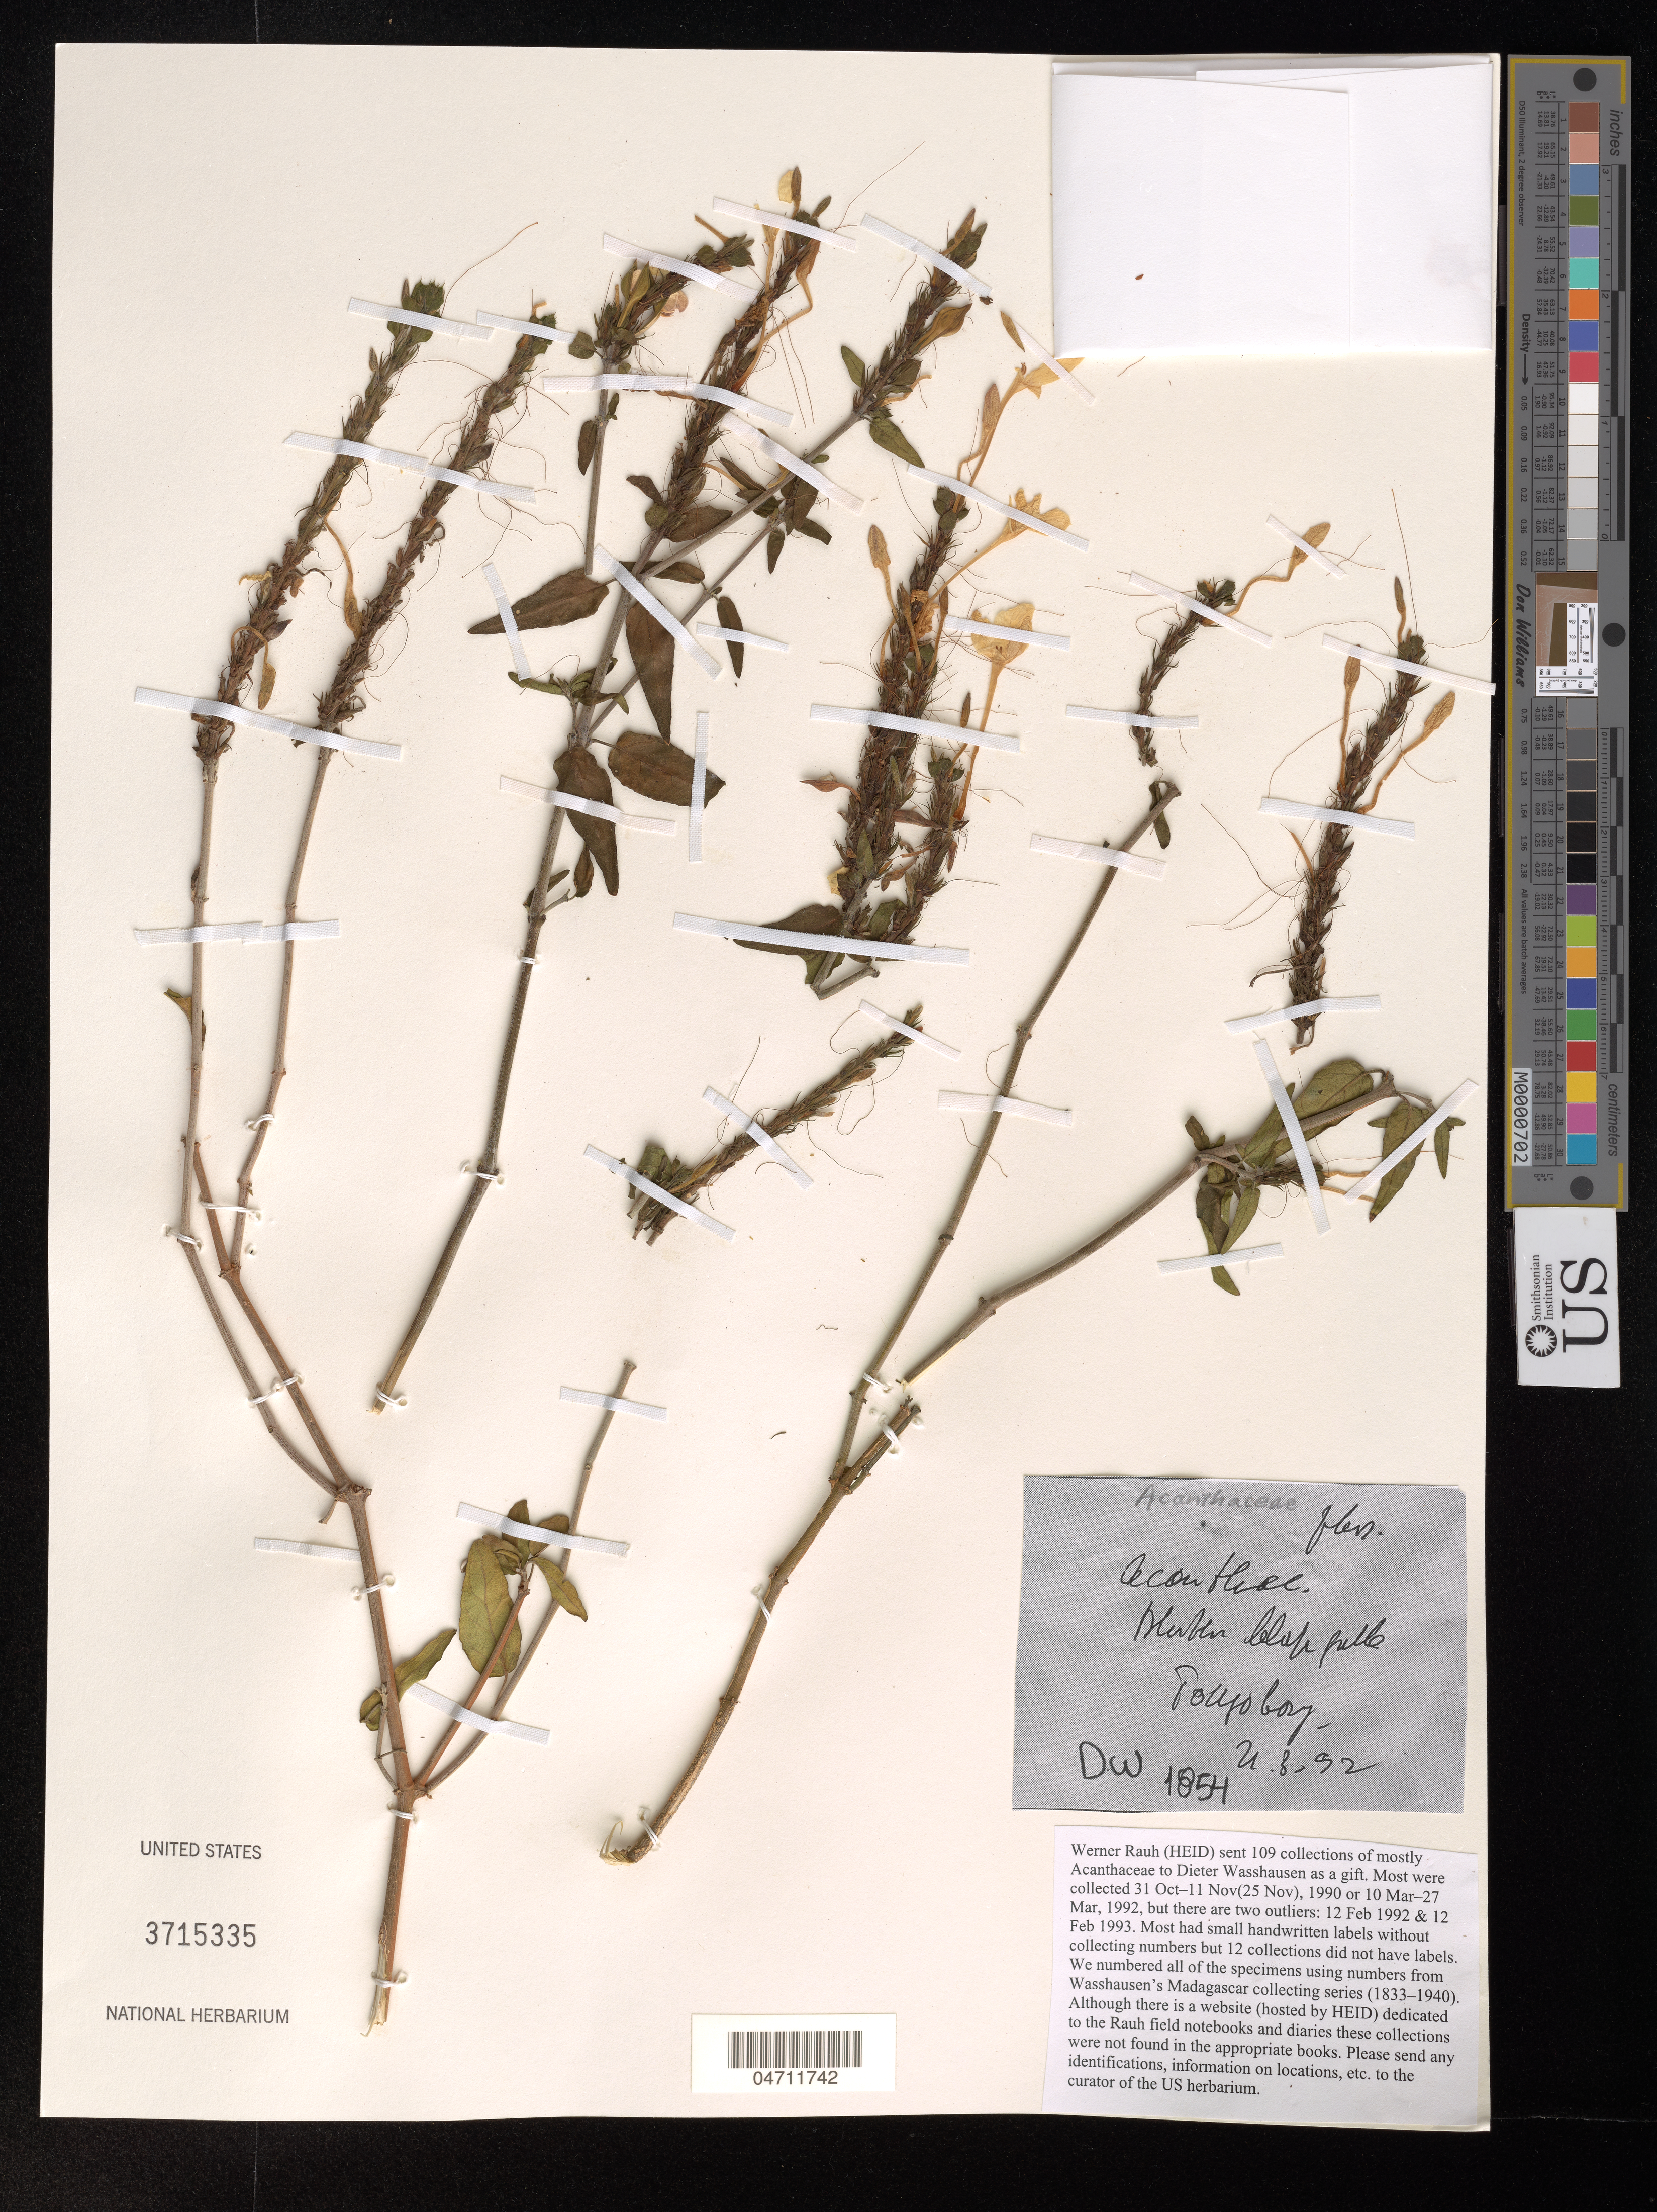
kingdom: Plantae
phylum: Tracheophyta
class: Magnoliopsida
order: Lamiales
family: Acanthaceae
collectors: W. Rauh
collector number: DW 1854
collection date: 1992-03-21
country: Madagascar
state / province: Tulear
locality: Tongobory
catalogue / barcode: US 3715335